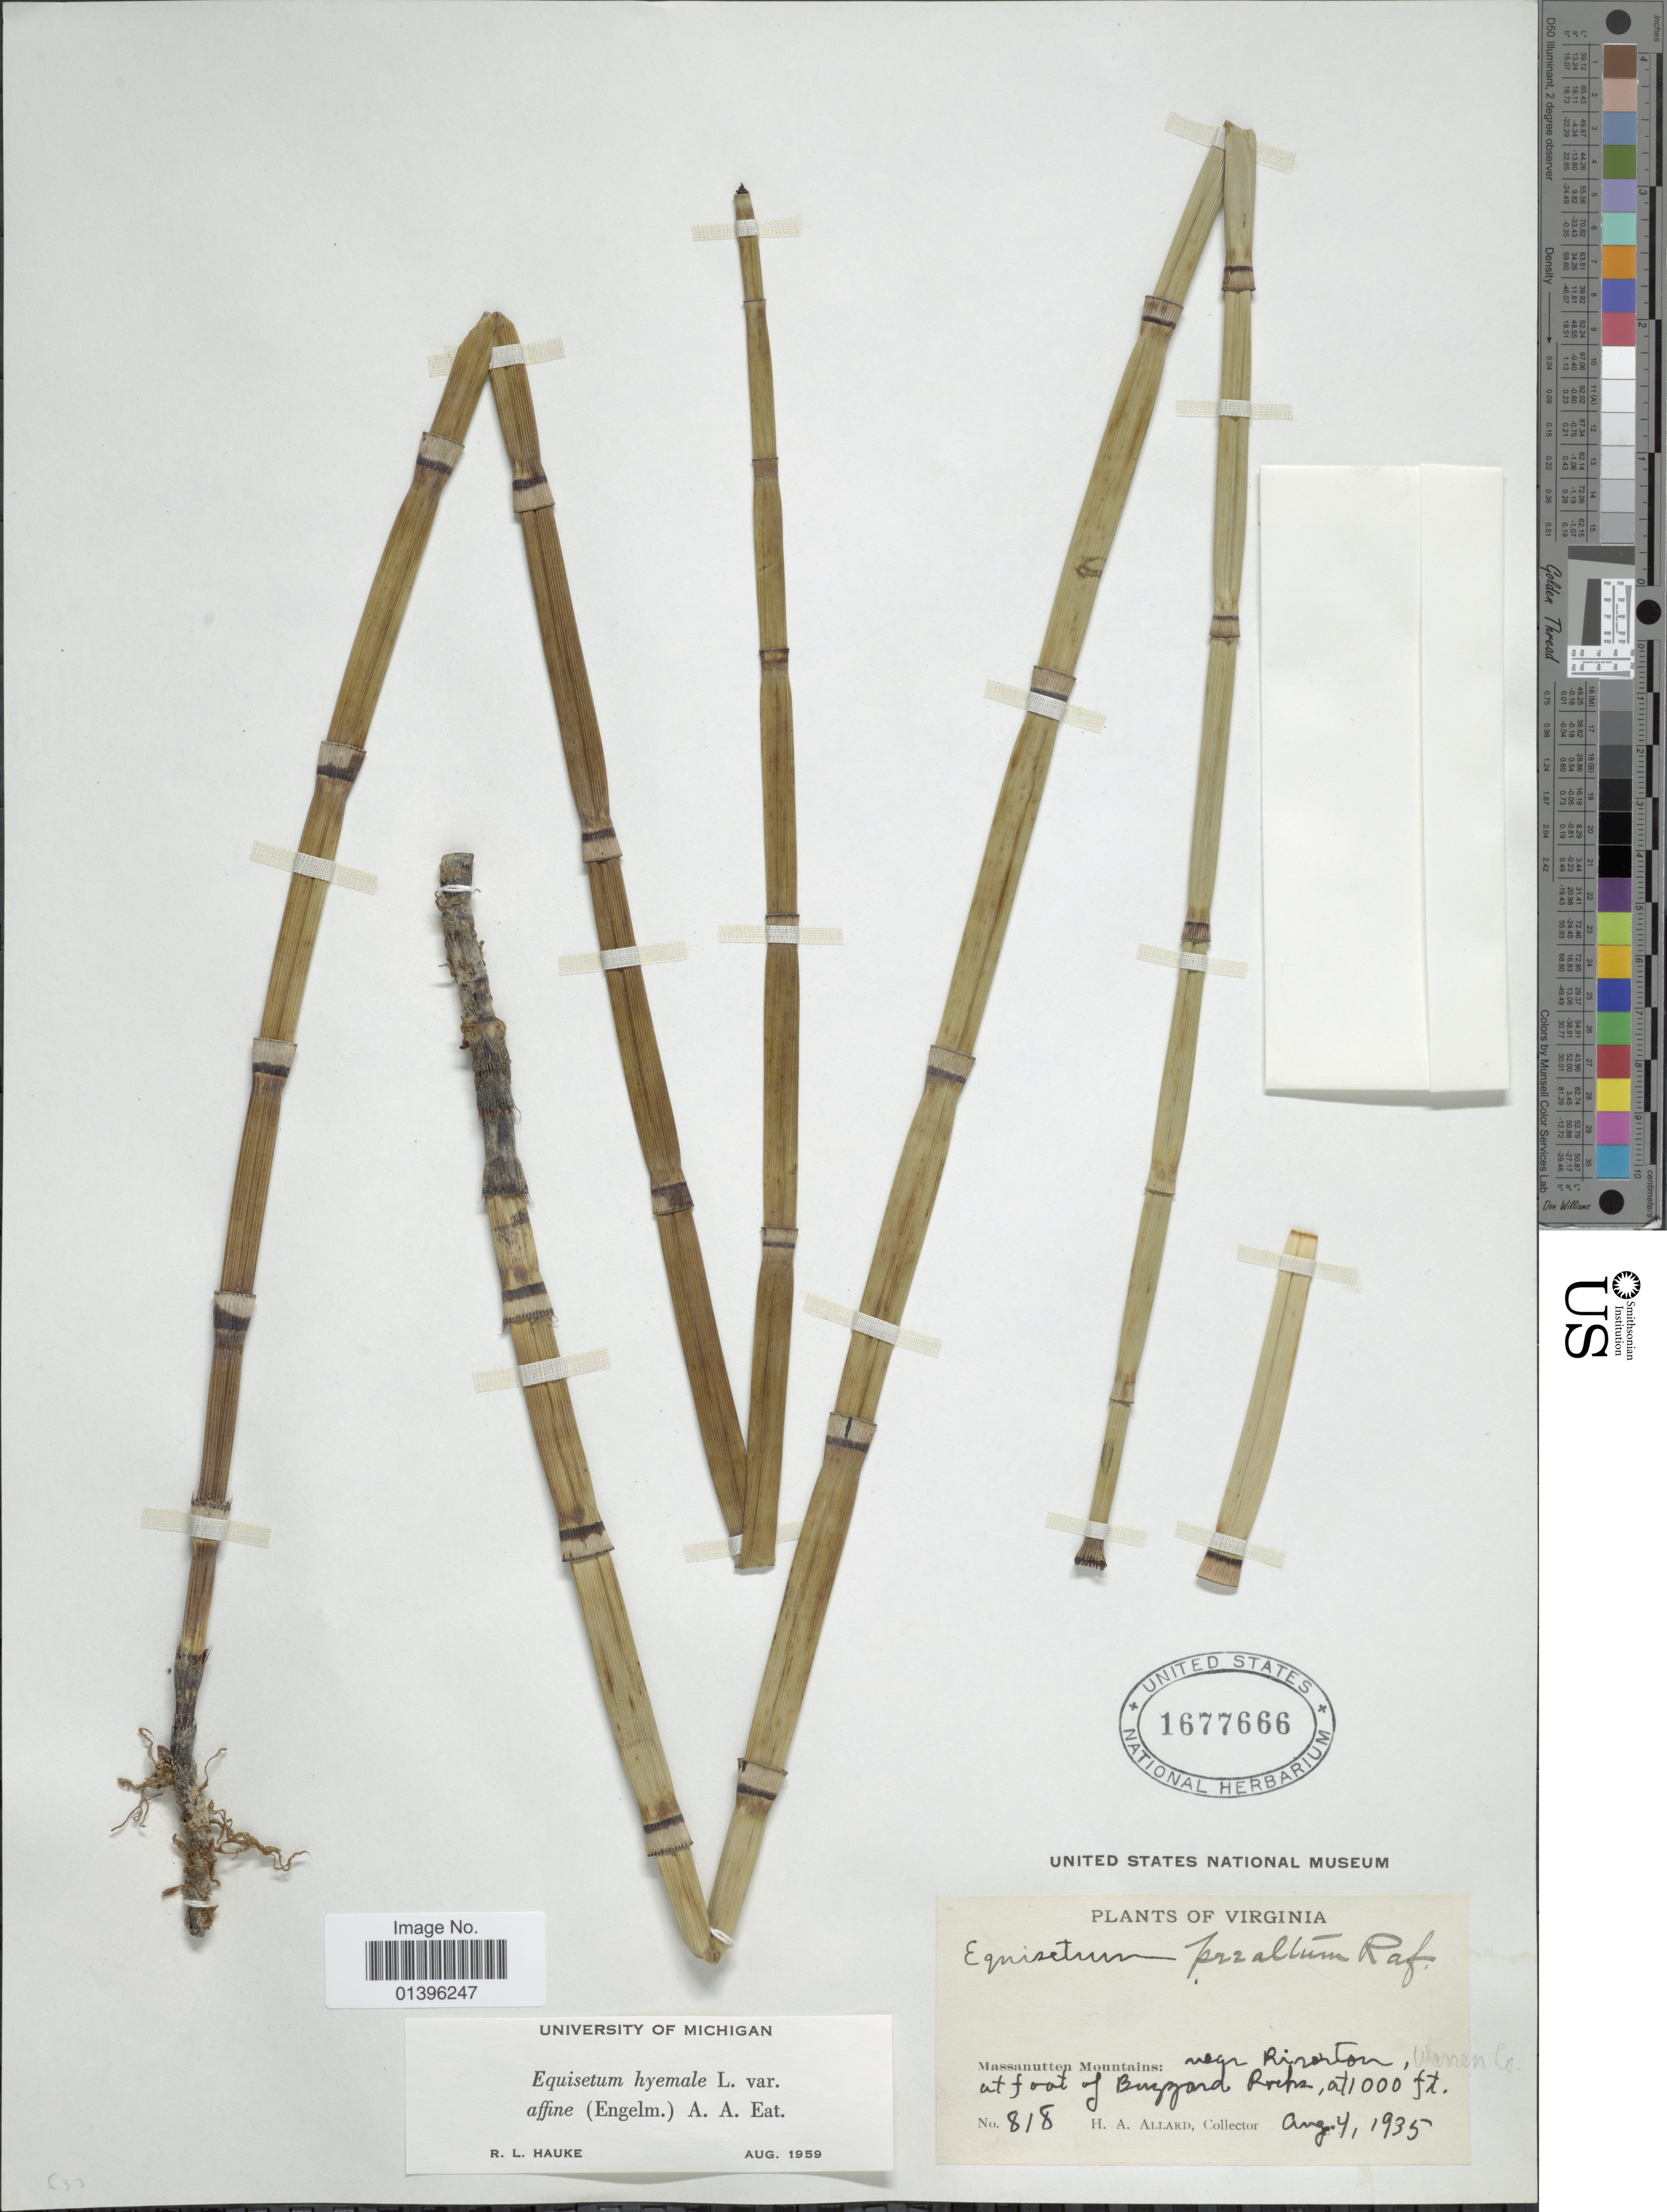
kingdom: Plantae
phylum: Tracheophyta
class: Polypodiopsida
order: Equisetales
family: Equisetaceae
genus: Equisetum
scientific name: Equisetum hyemale var. affine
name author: (Engelm.) A.A. Eaton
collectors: H. A. Allard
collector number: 818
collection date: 1935-08-04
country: United States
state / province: Virginia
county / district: Warren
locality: Massanutten Mountains: near Riverton, at foot of Buzzard Rocks, Warren Co.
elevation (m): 305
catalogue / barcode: US 1677666